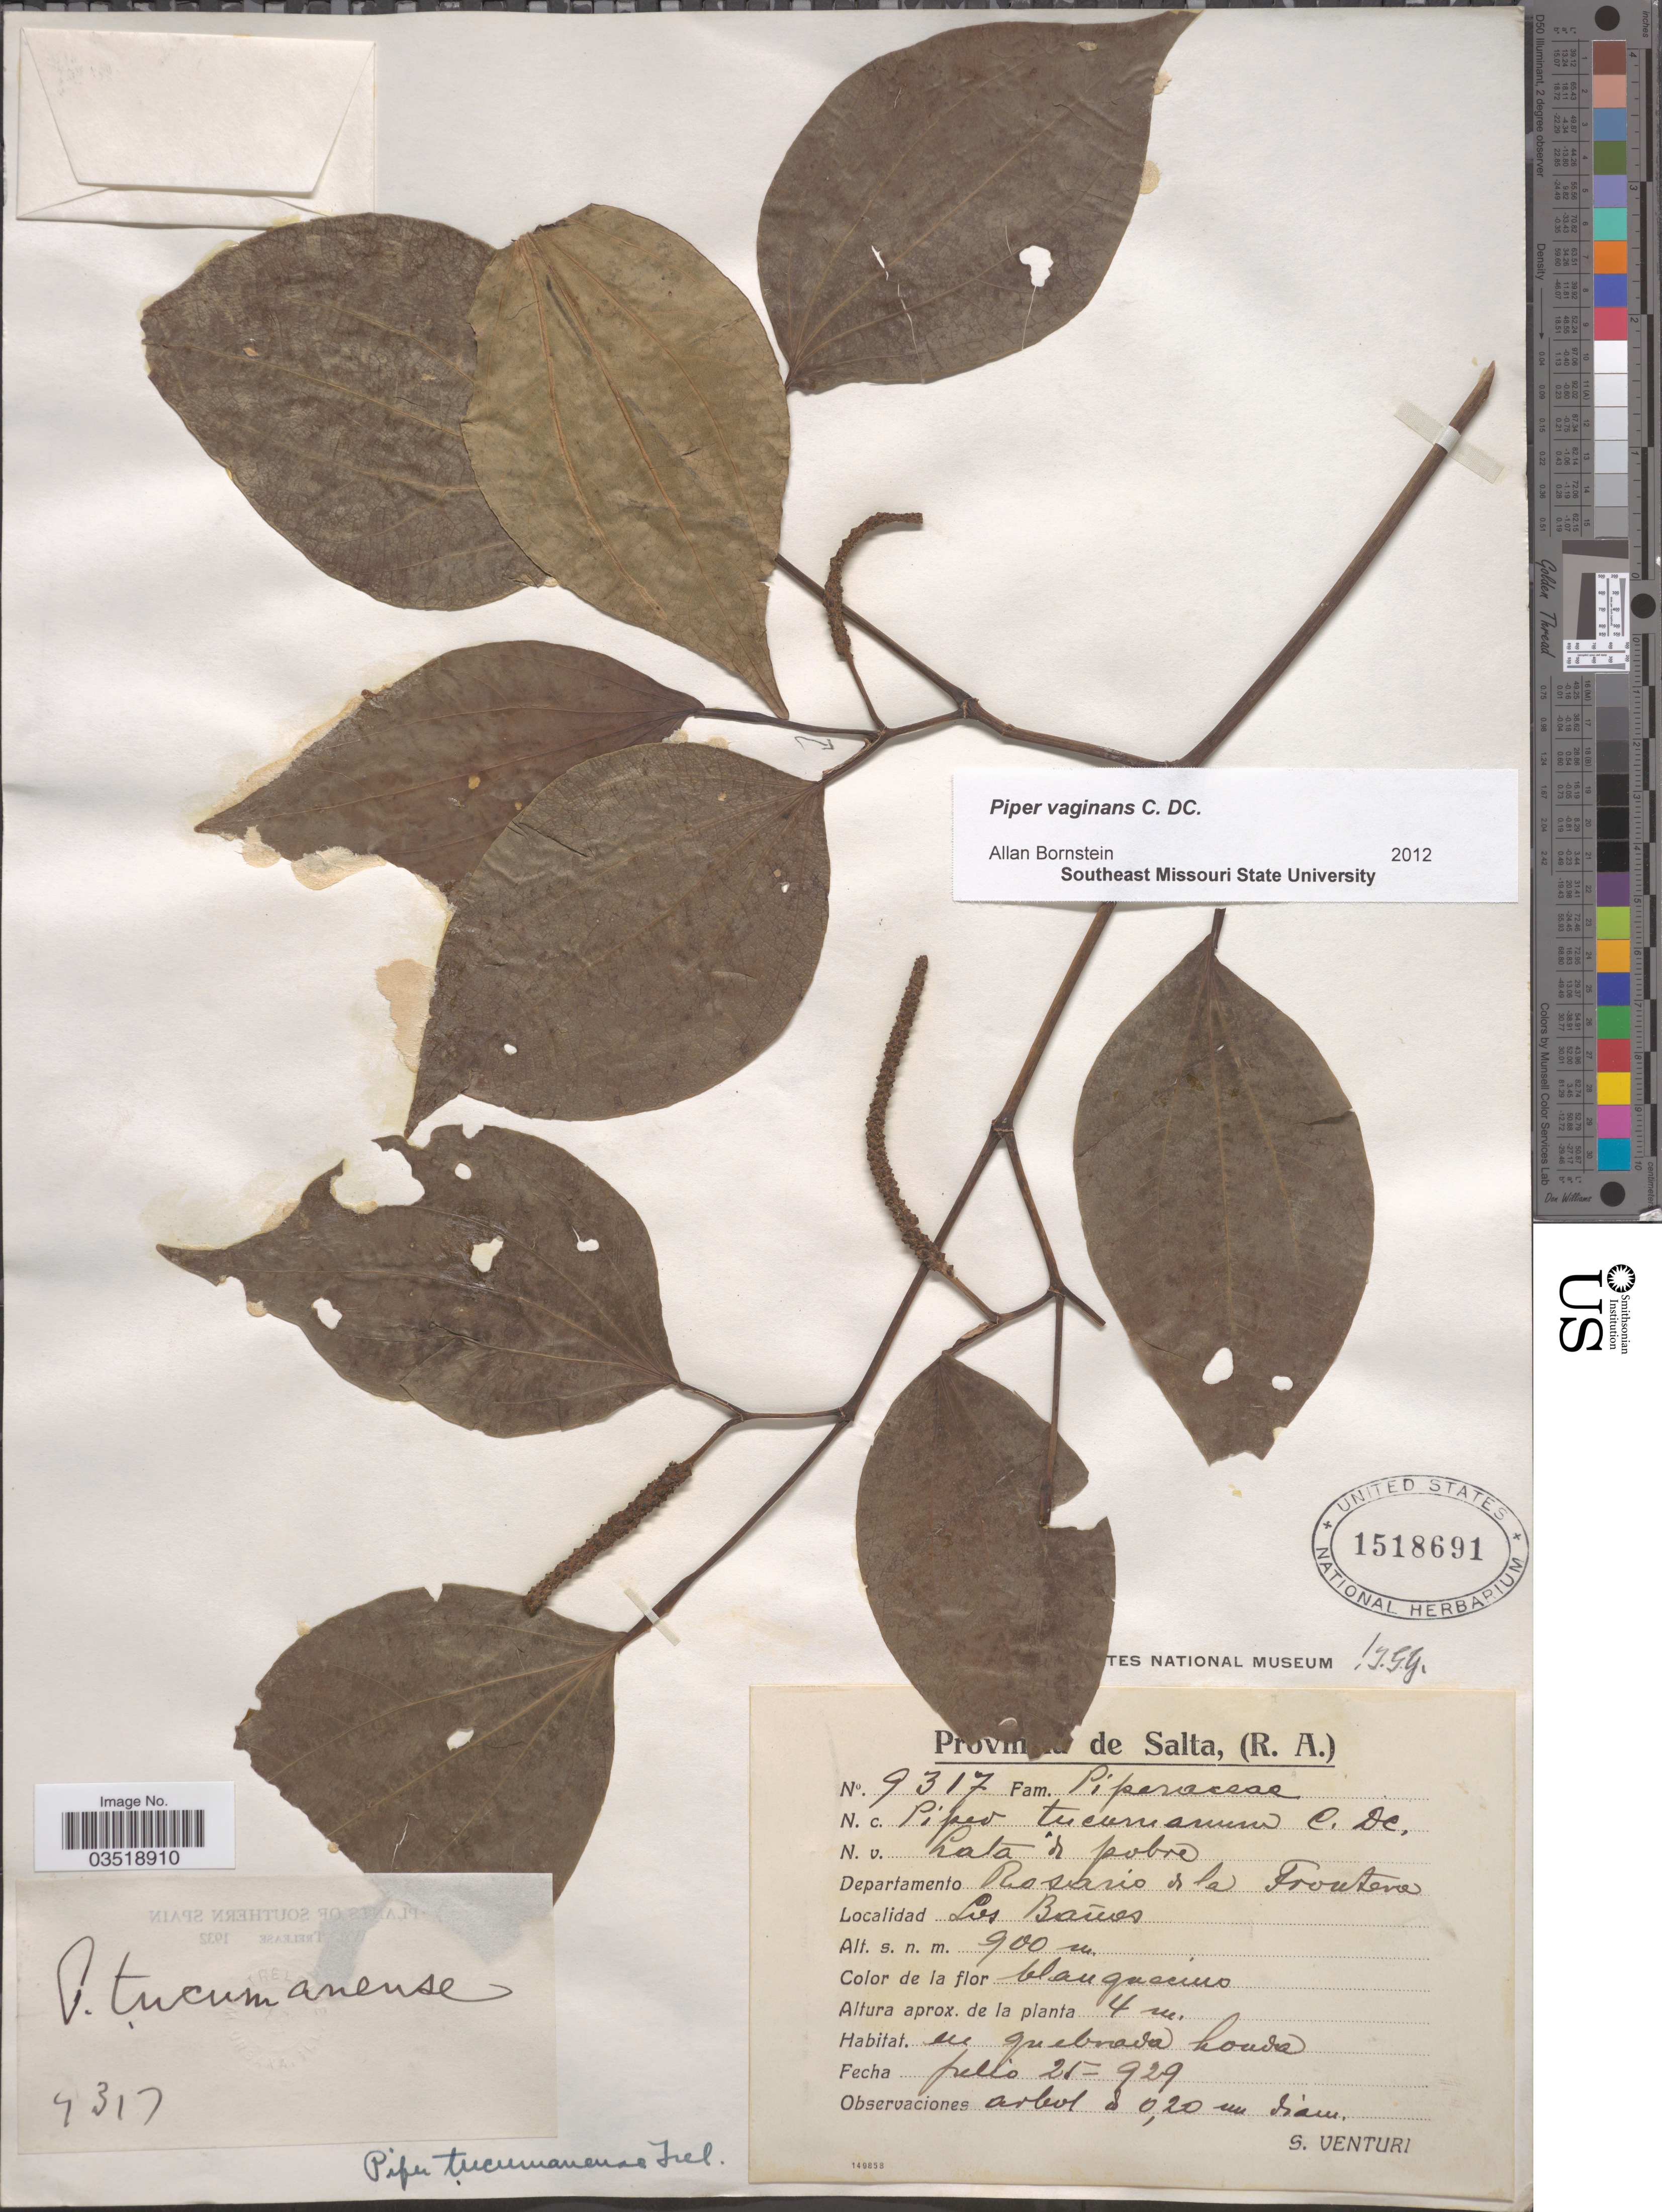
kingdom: Plantae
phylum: Tracheophyta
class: Magnoliopsida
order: Piperales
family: Piperaceae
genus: Piper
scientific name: Piper vaginans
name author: C. DC.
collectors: S. Venturi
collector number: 9317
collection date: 1929-07-25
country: Argentina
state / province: Salta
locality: Departamento Riosario & la Frontera. Los Baños.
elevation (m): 900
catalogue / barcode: US 1518691